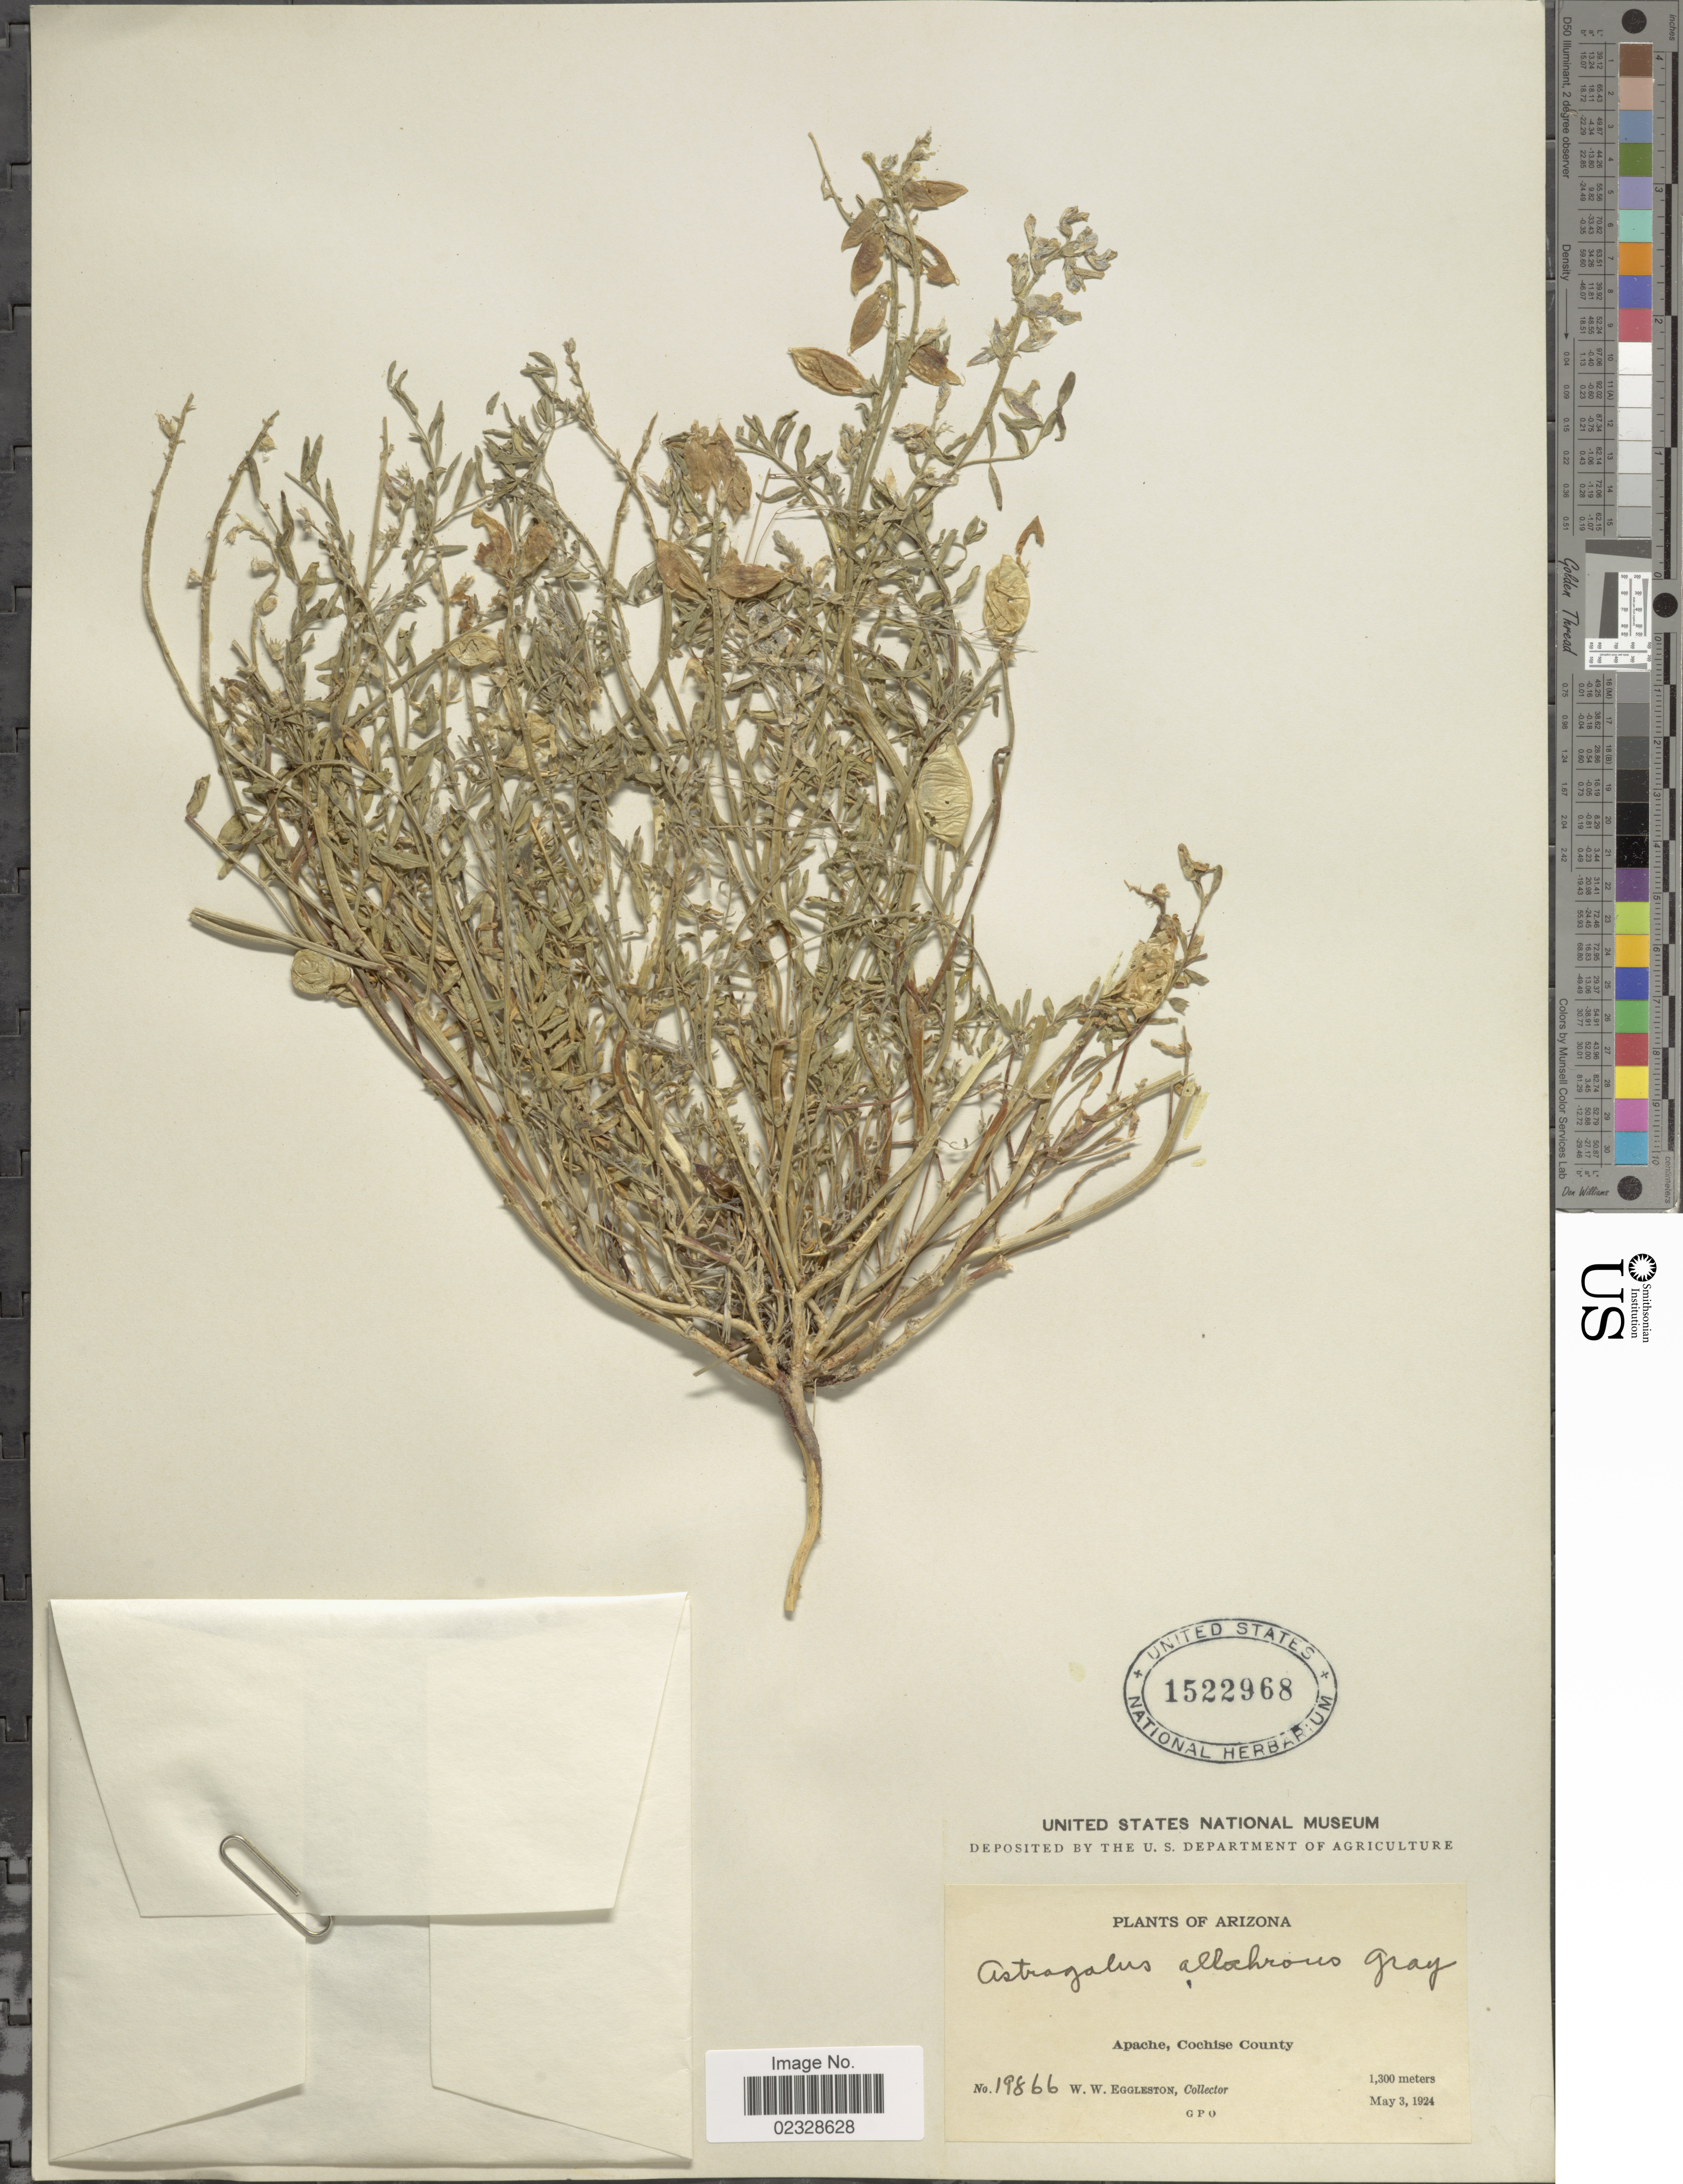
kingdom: Plantae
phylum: Tracheophyta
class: Magnoliopsida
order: Fabales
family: Fabaceae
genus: Astragalus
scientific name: Astragalus allochrous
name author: A. Gray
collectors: W. W. Eggleston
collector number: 19866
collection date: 1924-05-03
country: United States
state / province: Arizona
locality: Apache, Cochise County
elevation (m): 1300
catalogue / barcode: US 1522968